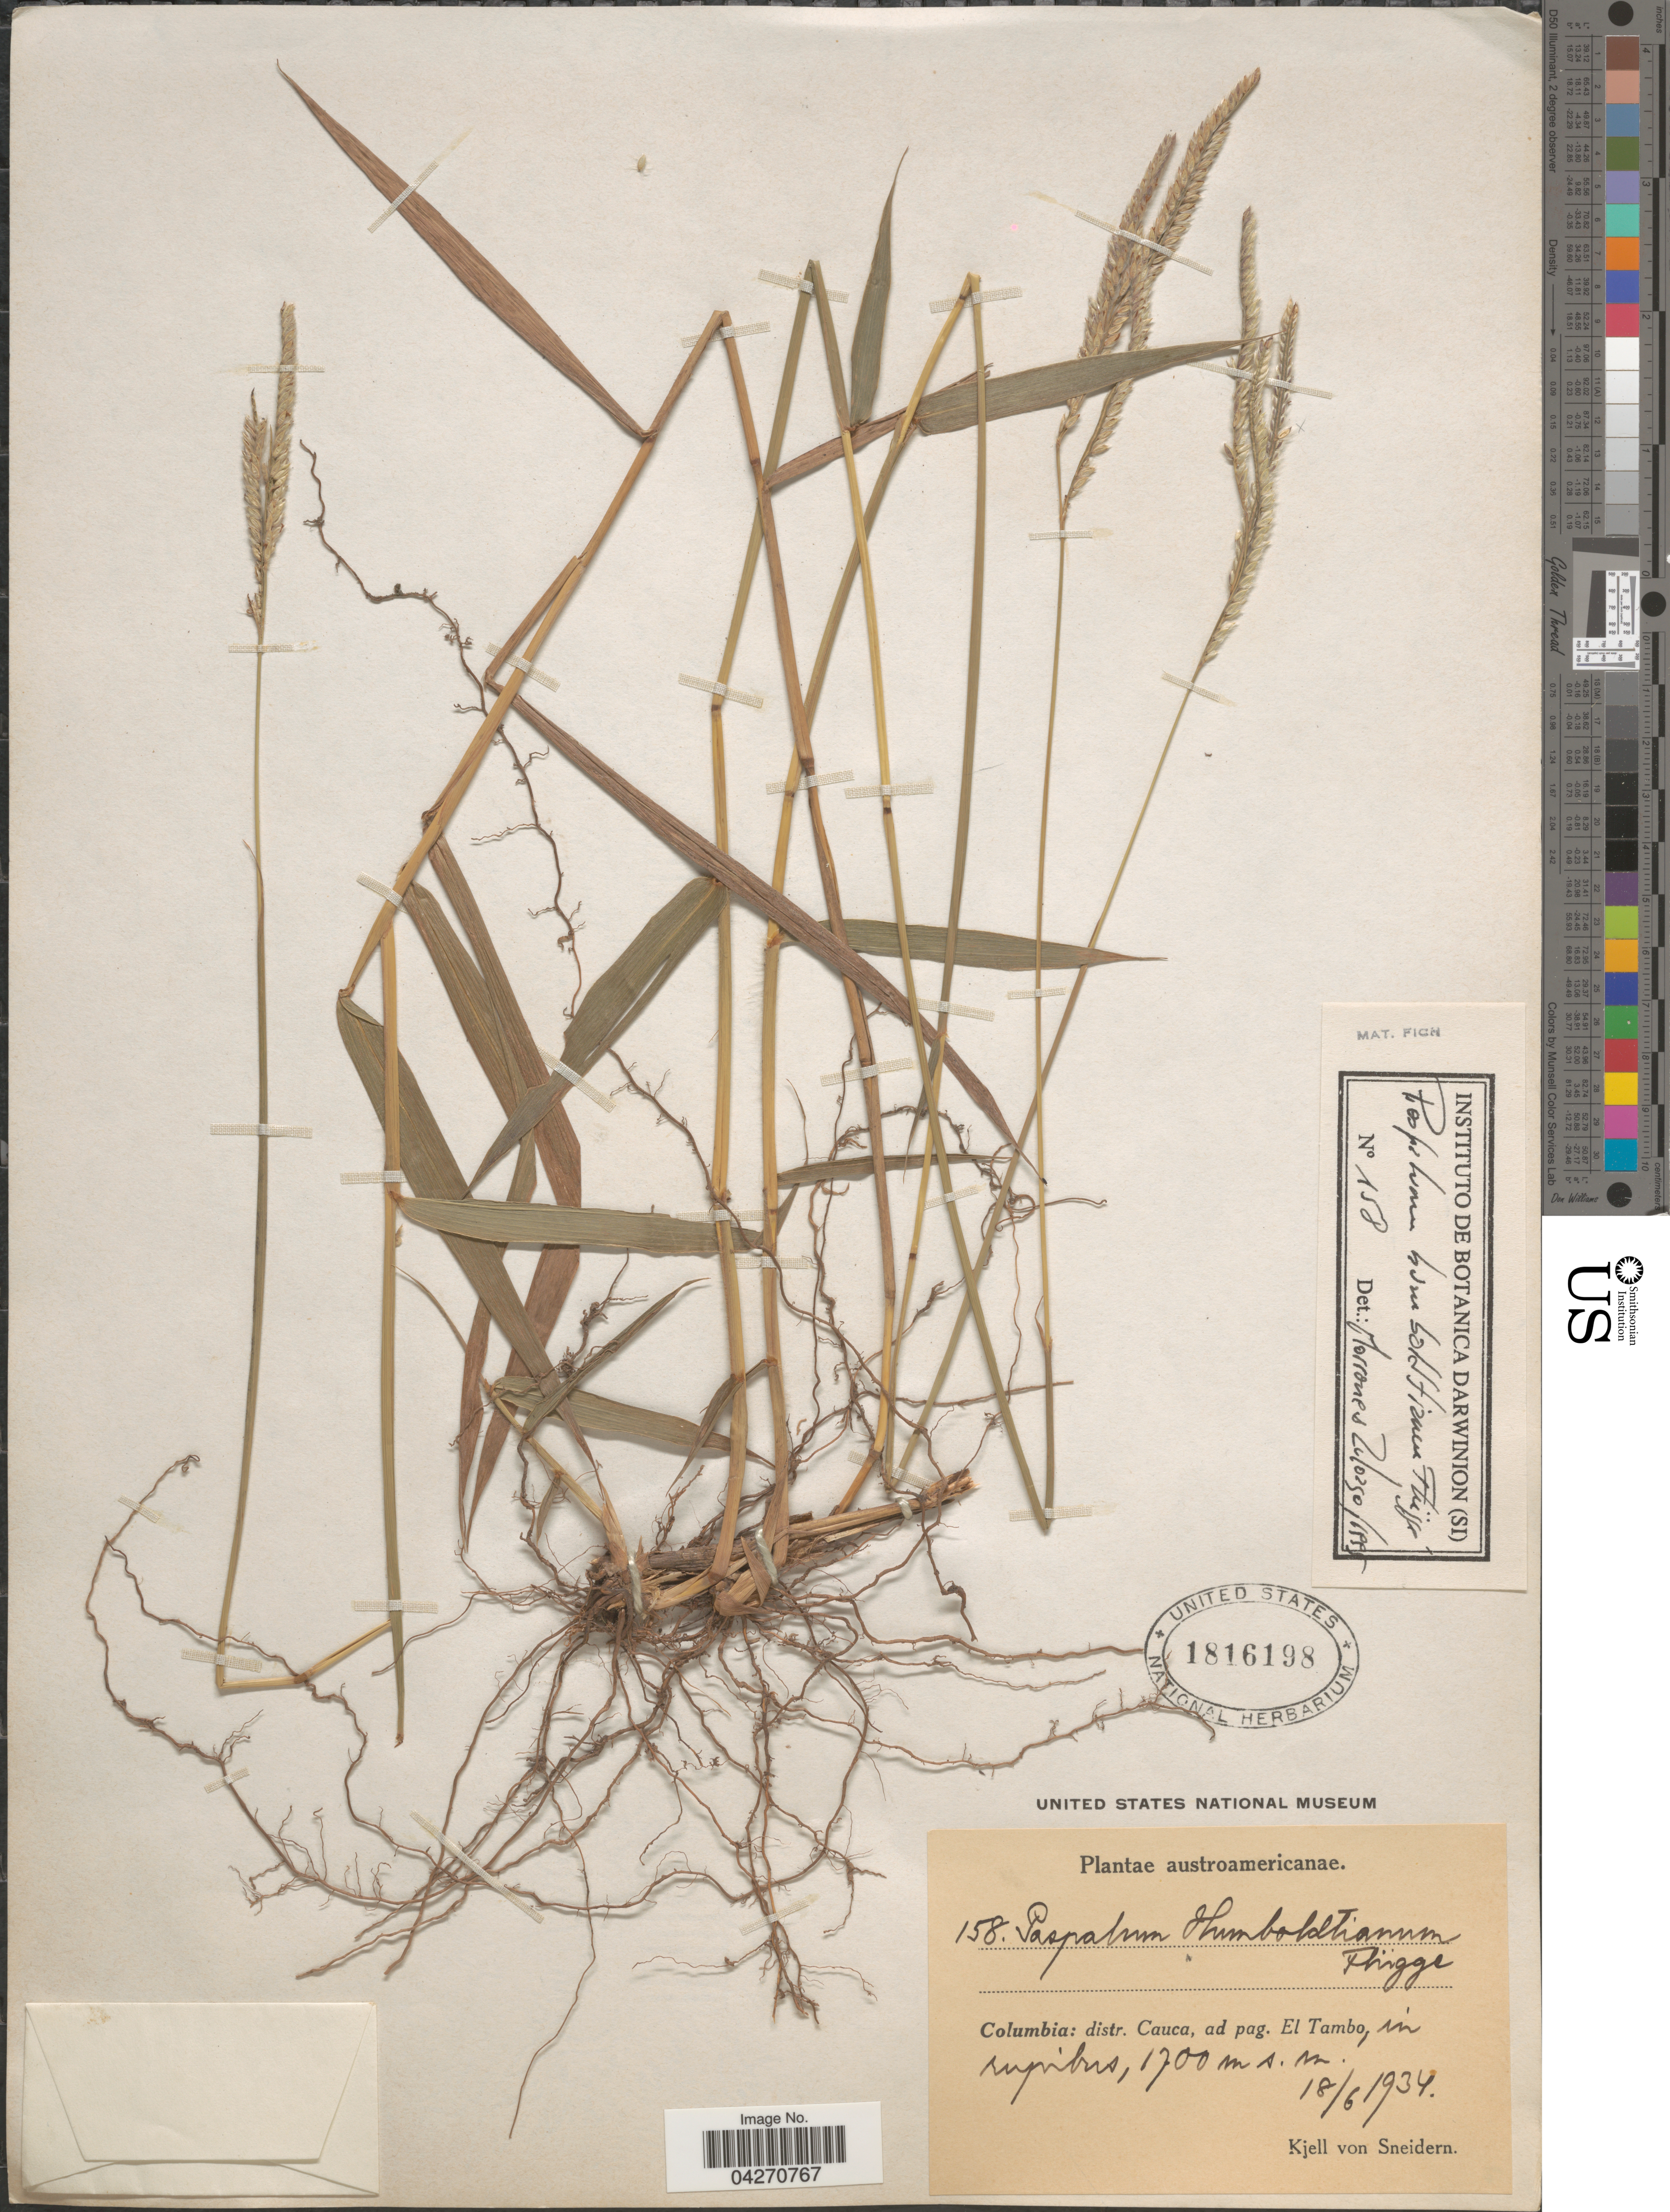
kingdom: Plantae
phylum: Tracheophyta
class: Liliopsida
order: Poales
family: Poaceae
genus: Paspalum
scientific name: Paspalum humboldtianum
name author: Flüggé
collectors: K. von Sneidern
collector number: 158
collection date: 1934-06-18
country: Colombia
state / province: Cauca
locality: Distr. Cauca, ad pag. El Tambo, in ruperibus.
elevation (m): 1700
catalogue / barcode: US 1816198